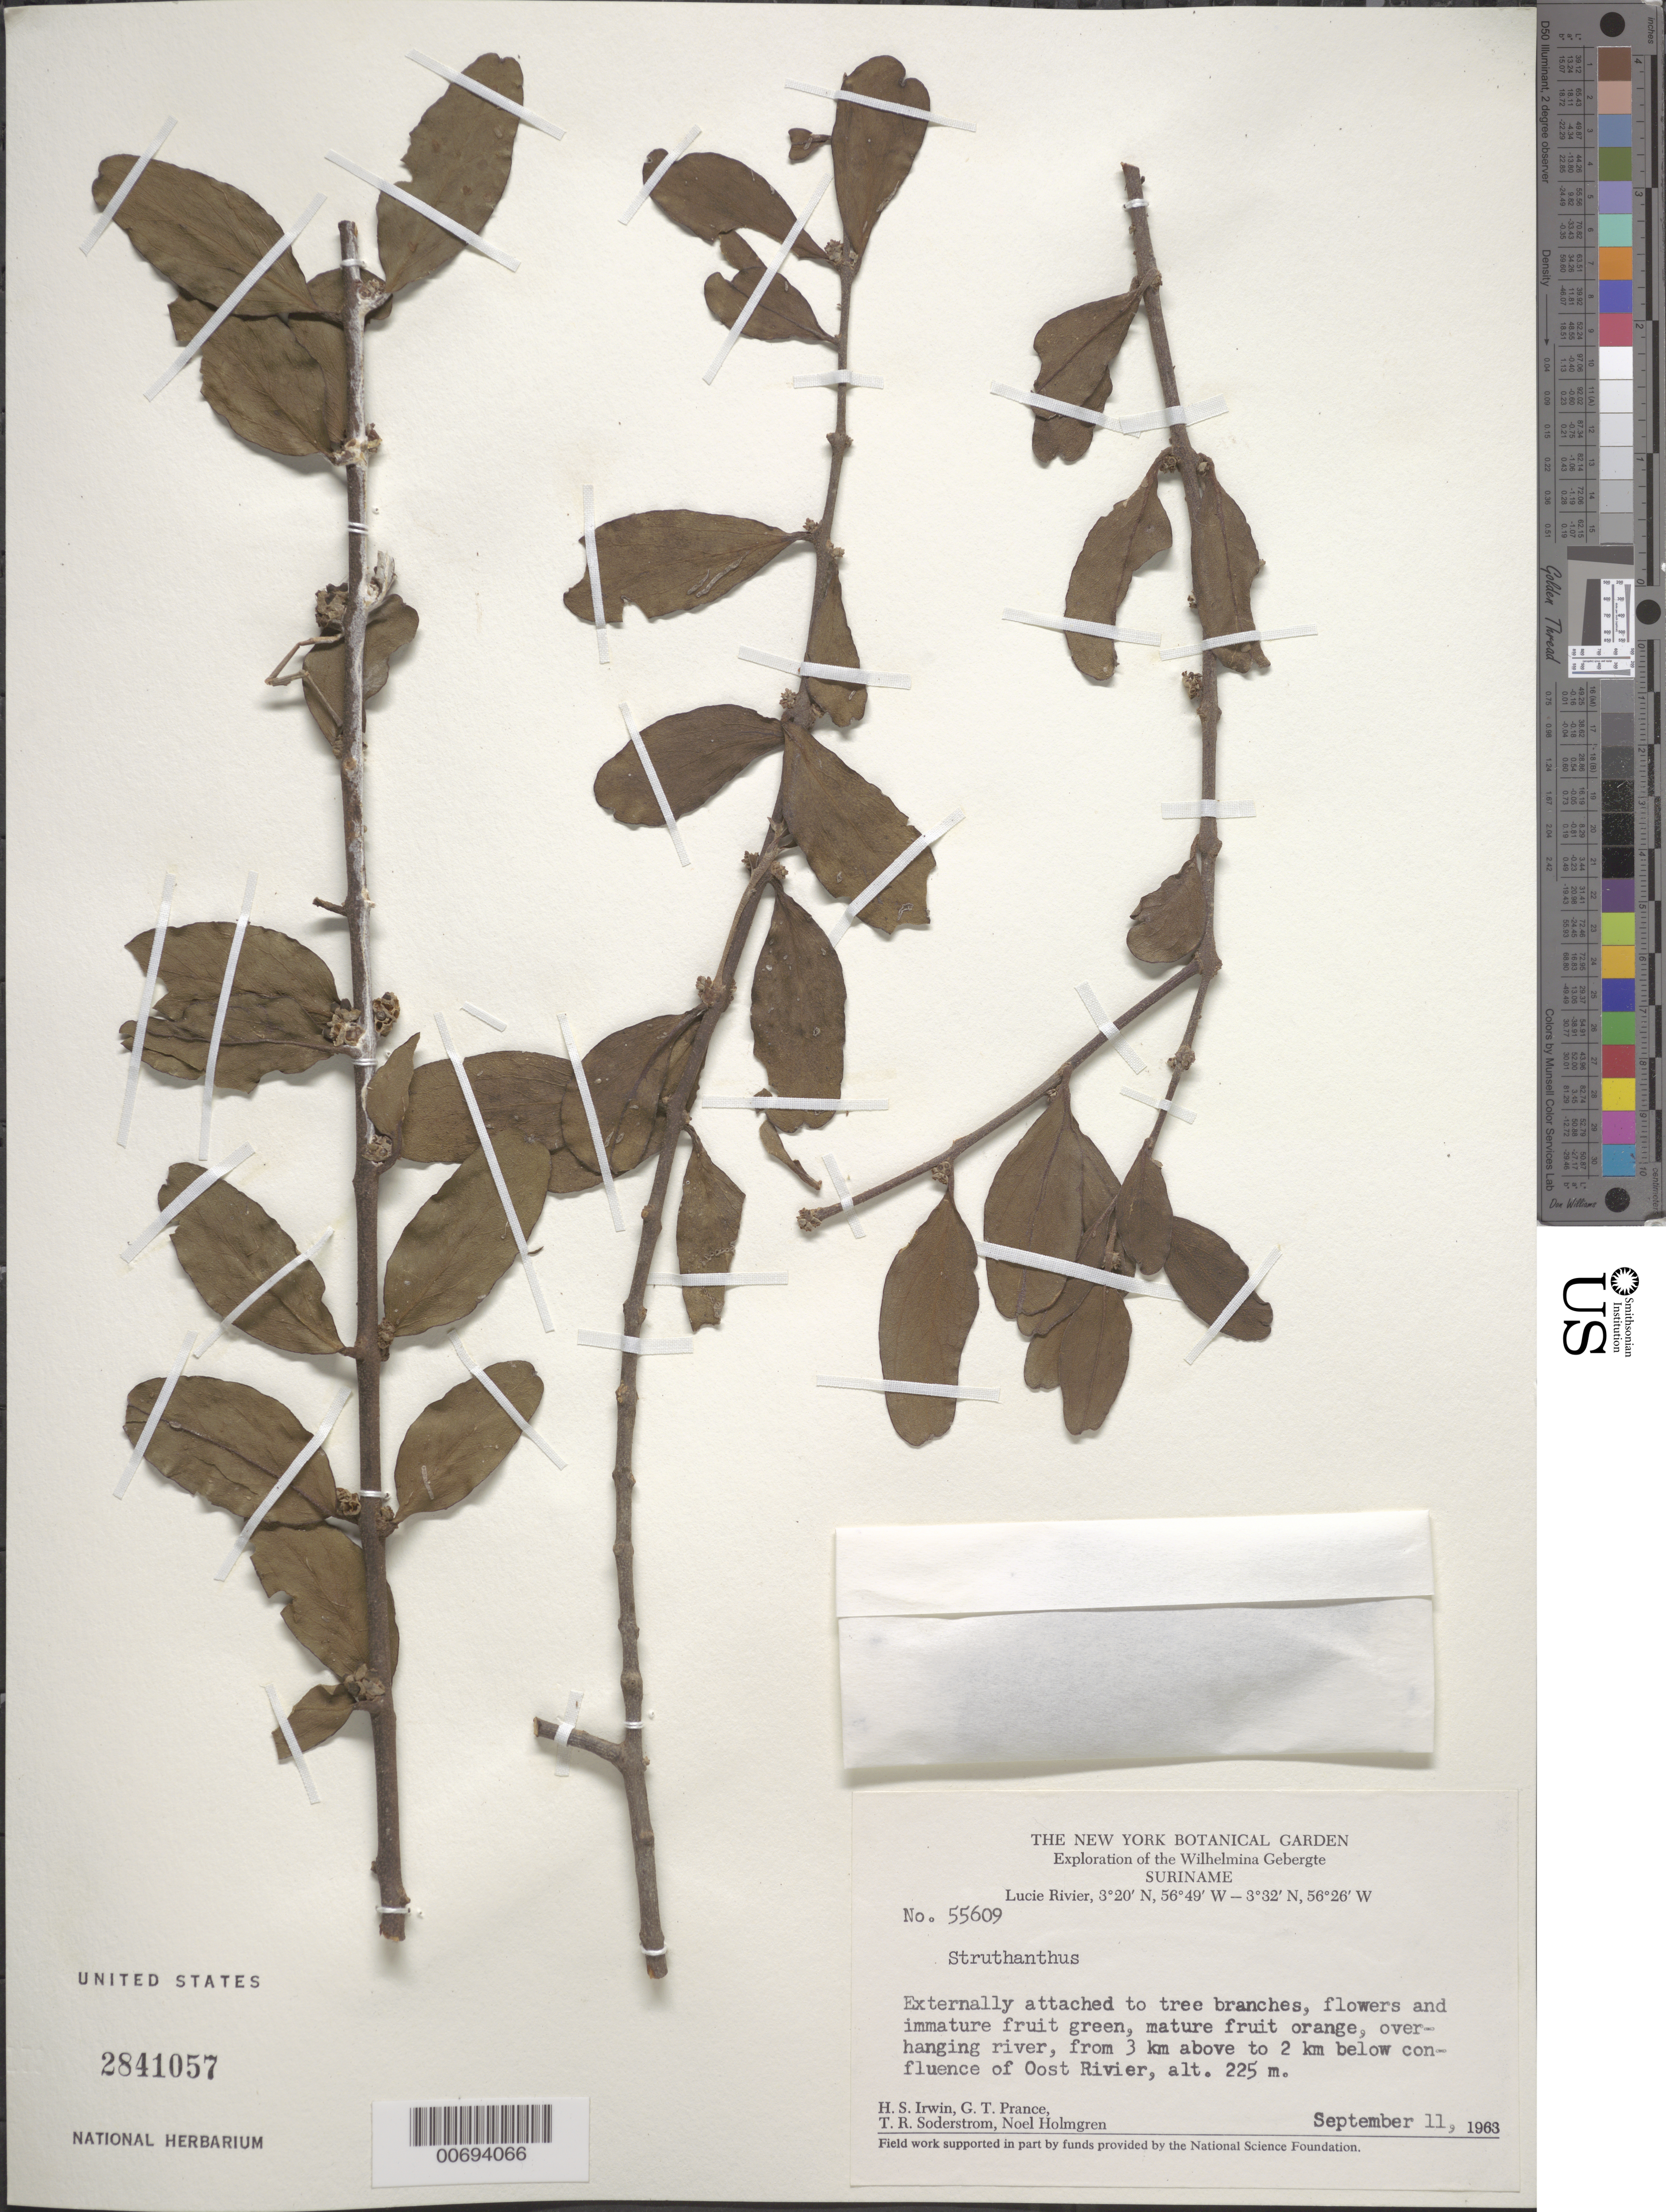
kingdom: Plantae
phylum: Tracheophyta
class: Magnoliopsida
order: Santalales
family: Loranthaceae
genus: Cladocolea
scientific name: Cladocolea micrantha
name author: (Eichler) Kuijt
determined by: Caraballo-Ortiz, Marcos A., (MISS), University of Mississippi (UNITED STATES)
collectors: H. Irwin, G. T. Prance, T. R. Soderstrom & N. H. Holmgren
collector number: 55609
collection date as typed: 11-Sep-63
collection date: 1963-09-11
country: Suriname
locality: Lucie R., 3 km above to 2 km below confl. with Oost R., Wilhelmina Gebergte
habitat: Externally attached to tree branches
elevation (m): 225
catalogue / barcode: US 2841057